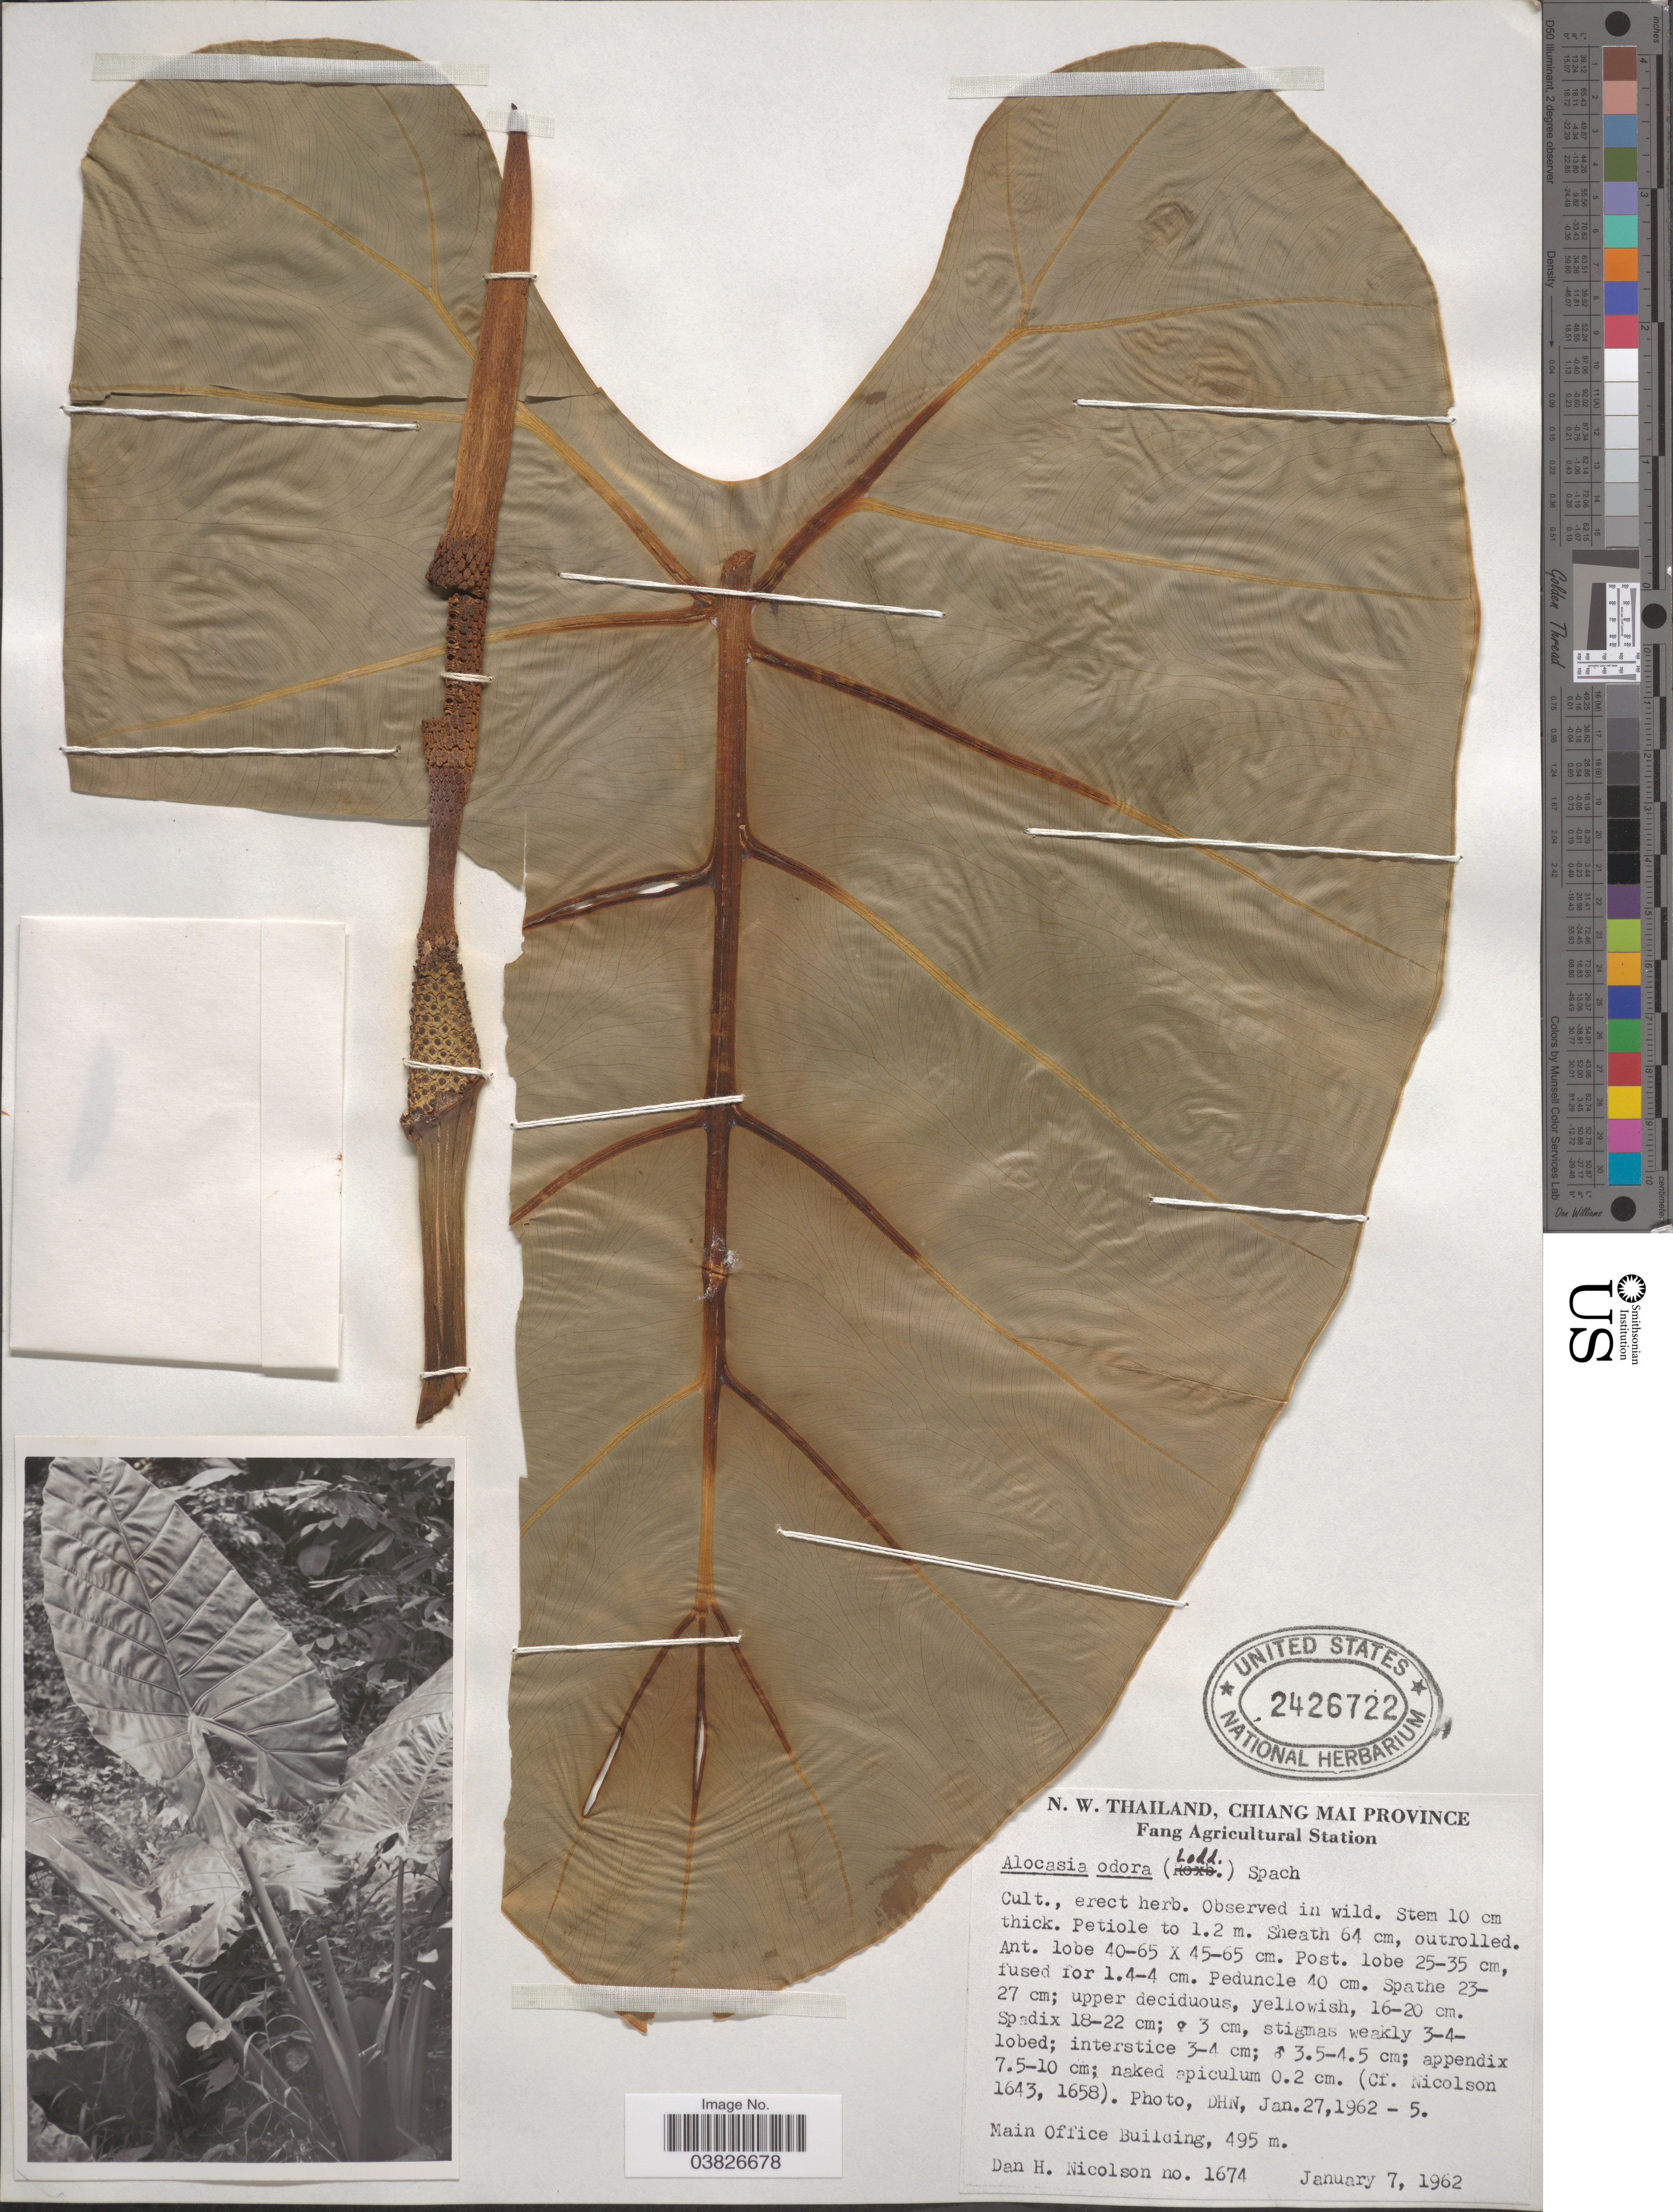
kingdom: Plantae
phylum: Tracheophyta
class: Liliopsida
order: Alismatales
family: Araceae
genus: Alocasia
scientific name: Alocasia odora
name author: (Roxb. ex Lodd. et al.) Spach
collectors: D. H. Nicolson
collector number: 1674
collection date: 1962-01-07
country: Thailand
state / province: Chiang Mai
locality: N. W. Thailand. Fang Agricultural Station. Main Office Building.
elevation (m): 495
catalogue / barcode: US 2426722